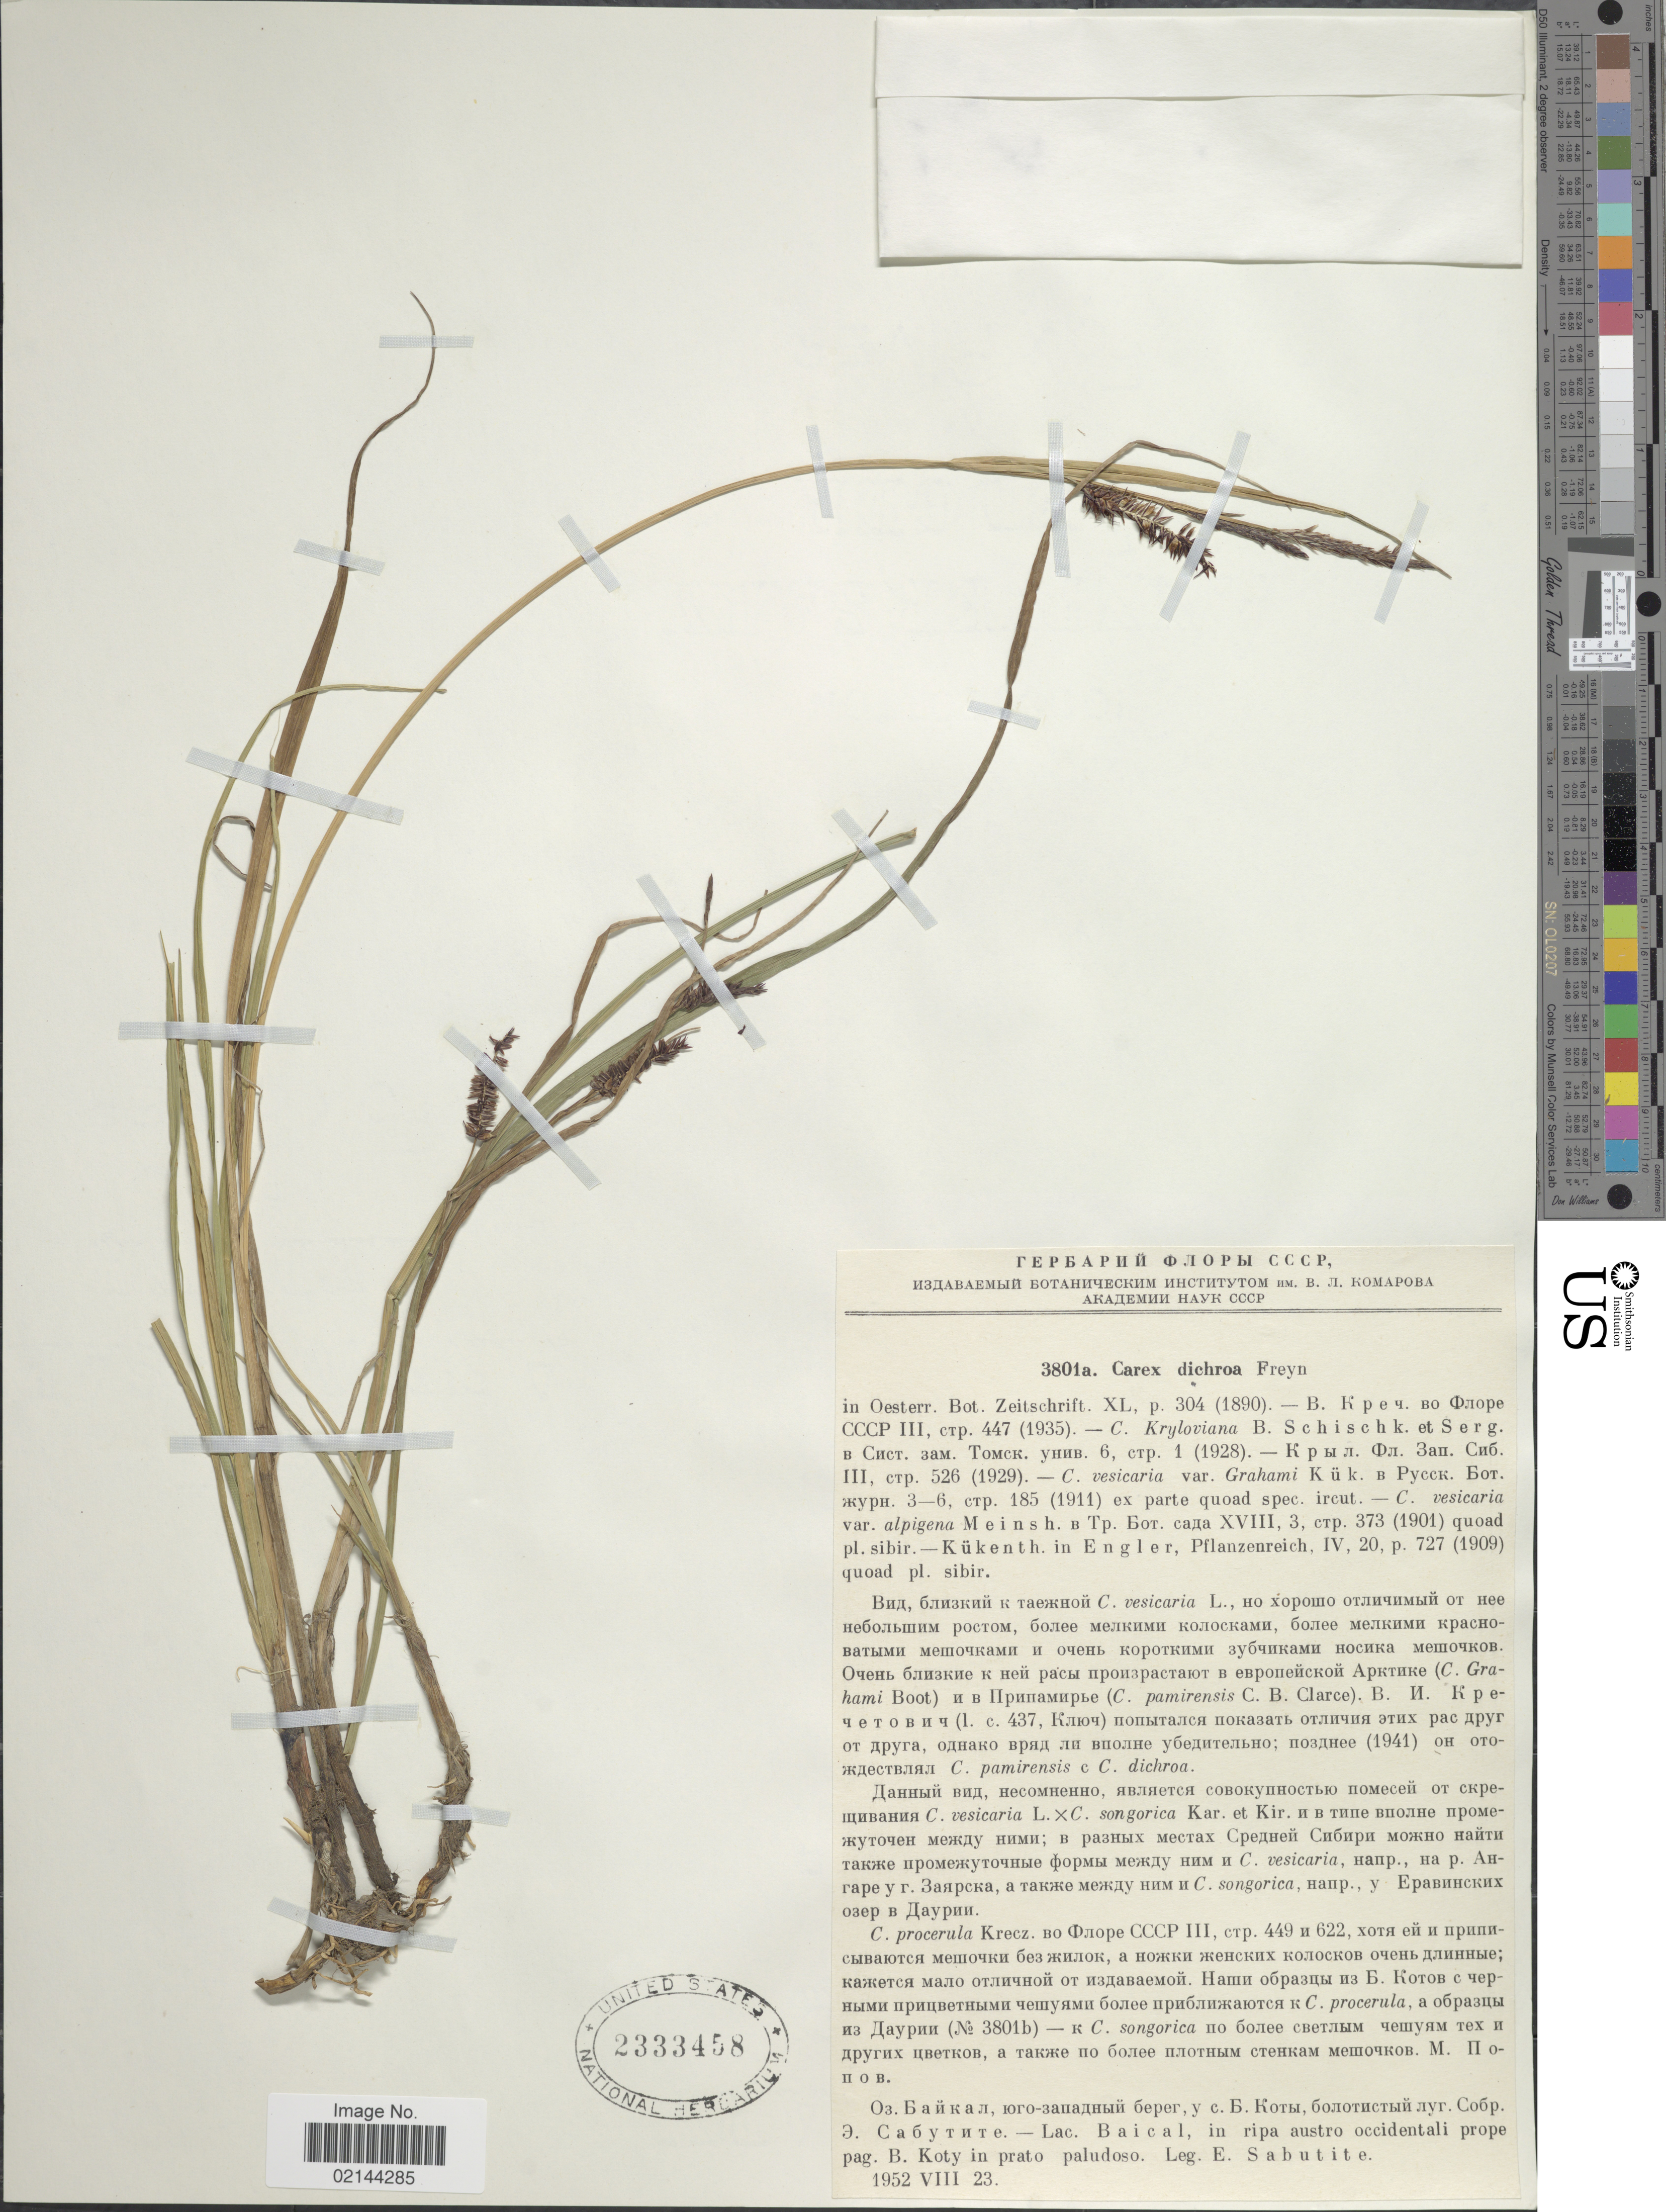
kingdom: Plantae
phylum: Tracheophyta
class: Liliopsida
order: Poales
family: Cyperaceae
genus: Carex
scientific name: Carex dichroa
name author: Freyn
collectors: E. Sabutite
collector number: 3801a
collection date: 1952-08-23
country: Russian Federation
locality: Lac. Baical. in ripa austro occidental prope pag. B. Koty in prato paludoso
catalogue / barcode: US 2333458